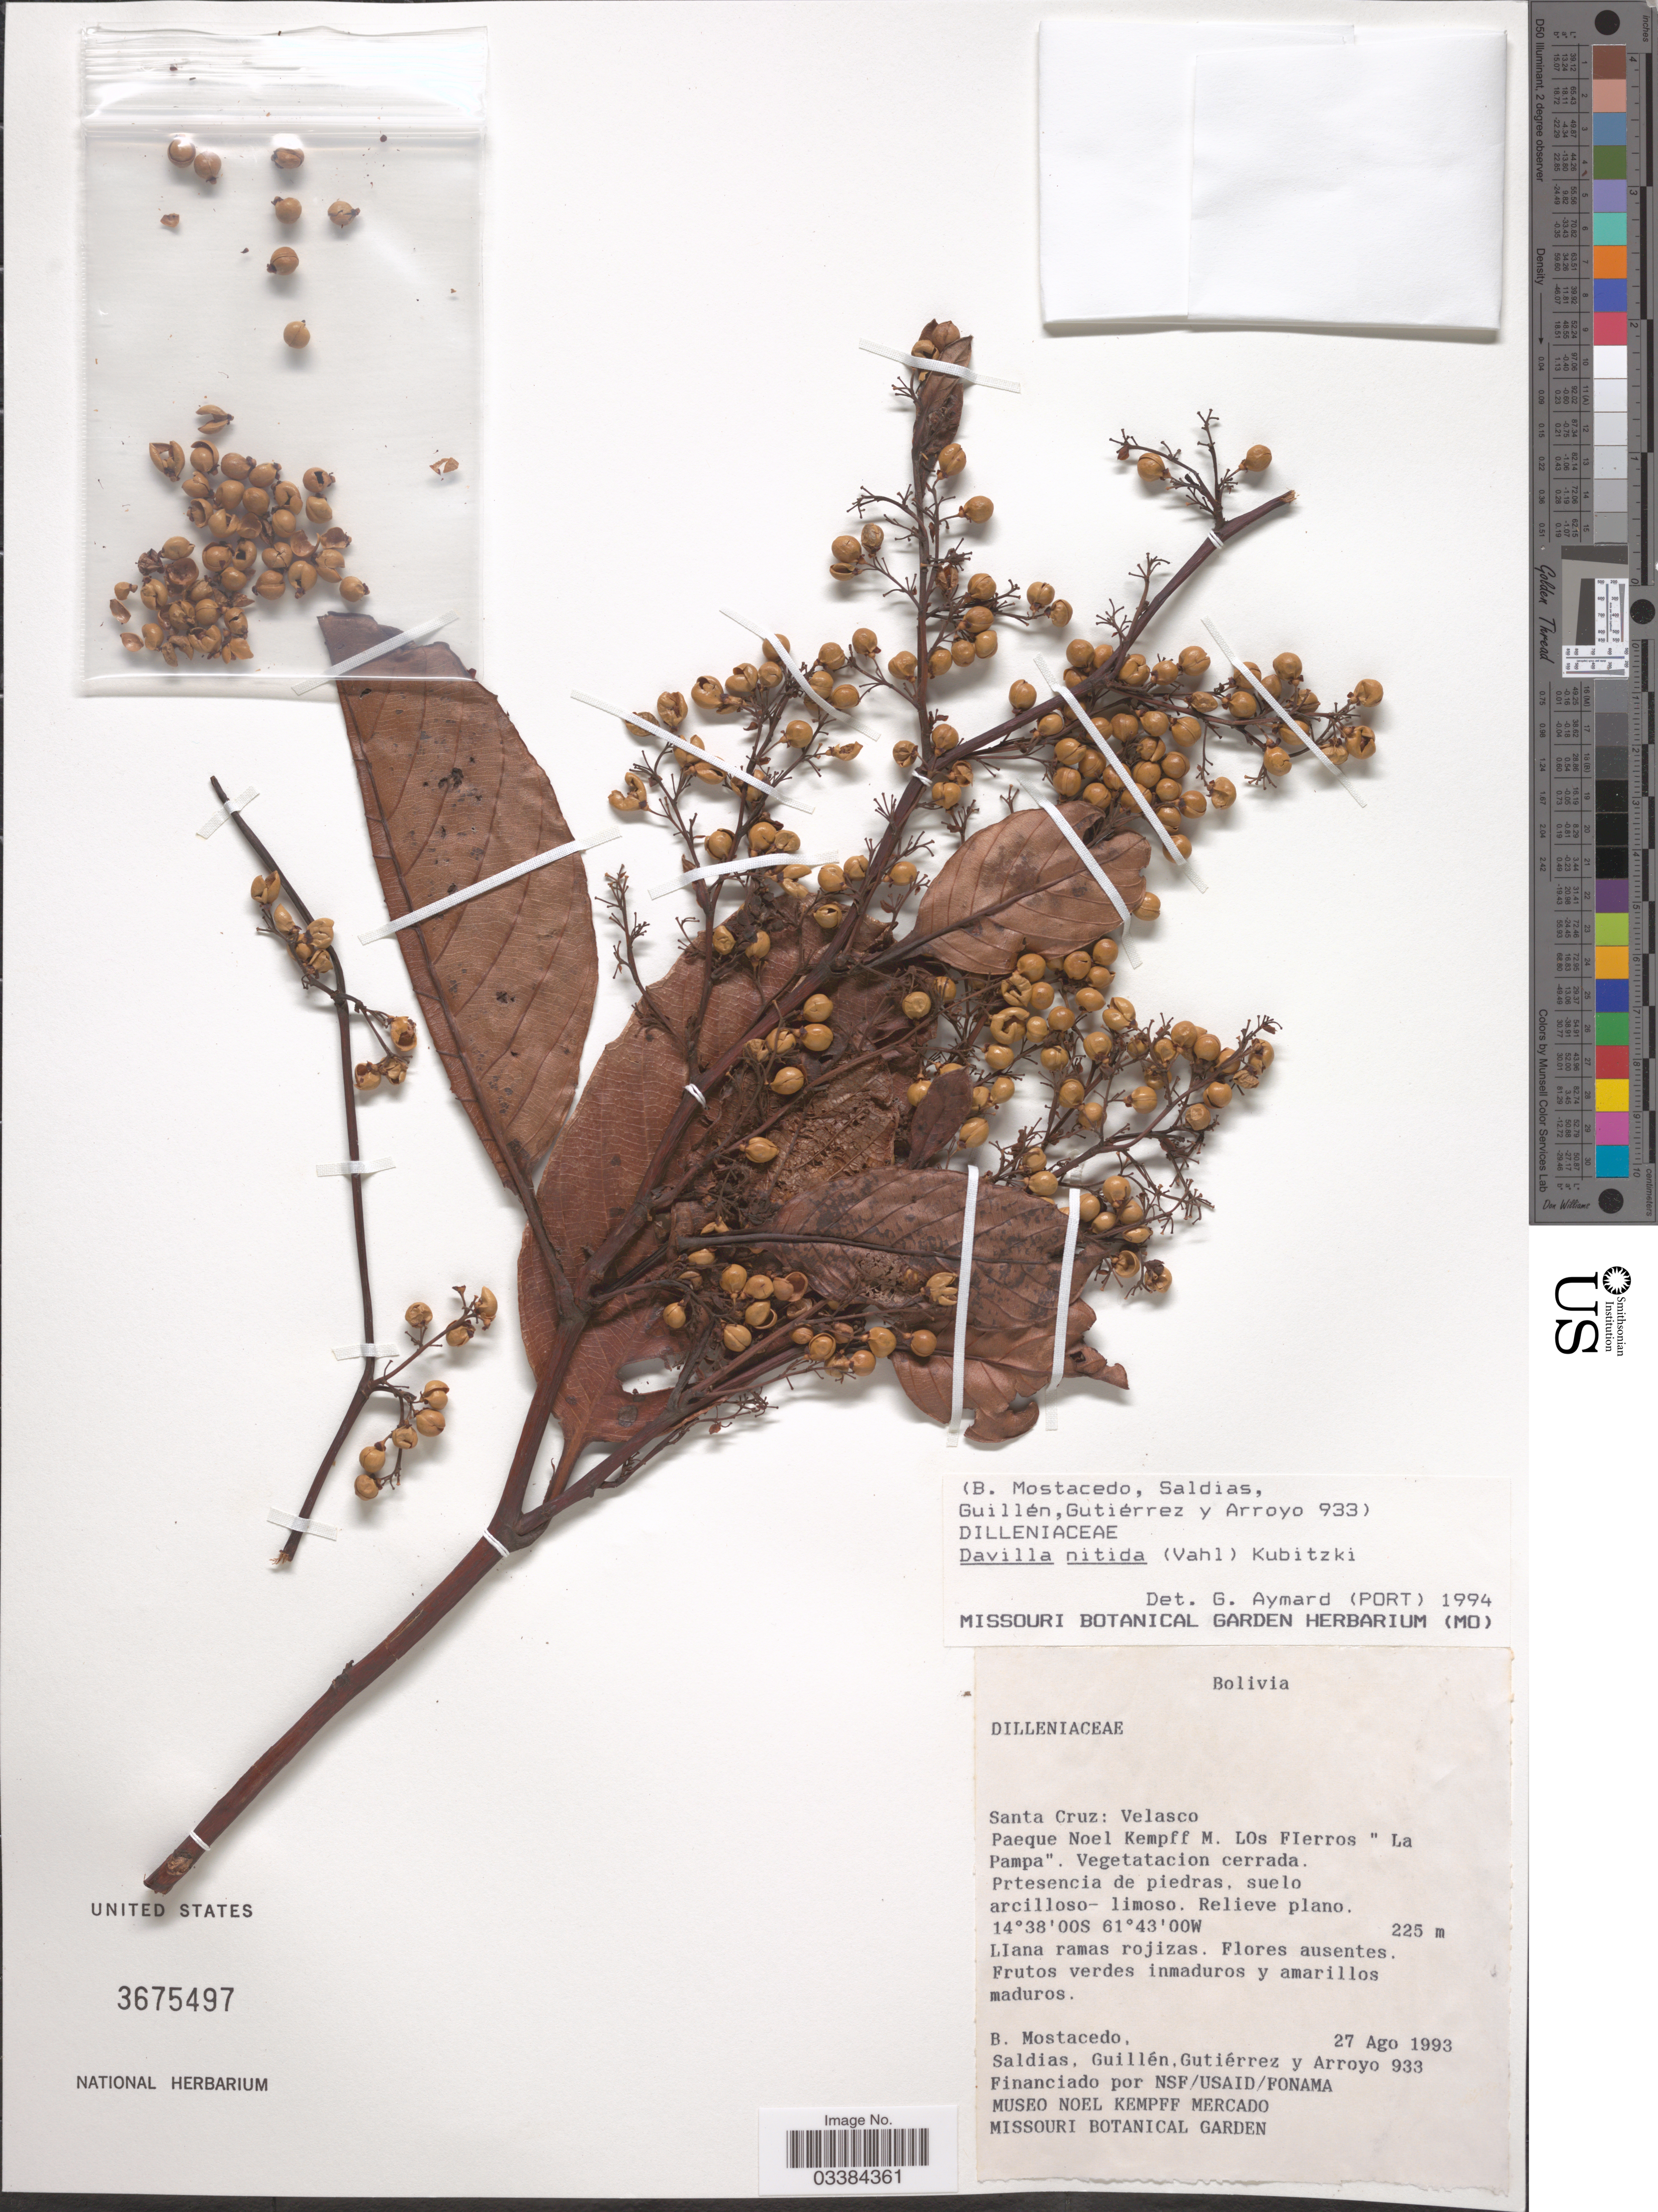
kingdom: Plantae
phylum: Tracheophyta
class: Magnoliopsida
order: Dilleniales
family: Dilleniaceae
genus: Davilla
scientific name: Davilla nitida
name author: (Vahl) Kubitzki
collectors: B. Mostacedo, -. Saldias, -- Guillen, Gutiérrez, -- & Arroyo, --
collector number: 933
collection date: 1993-08-27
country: Bolivia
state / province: Santa Cruz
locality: Velasco. Paeque Noel Kempff M. Los Fierros "La Pampa".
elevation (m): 225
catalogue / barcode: US 3675497